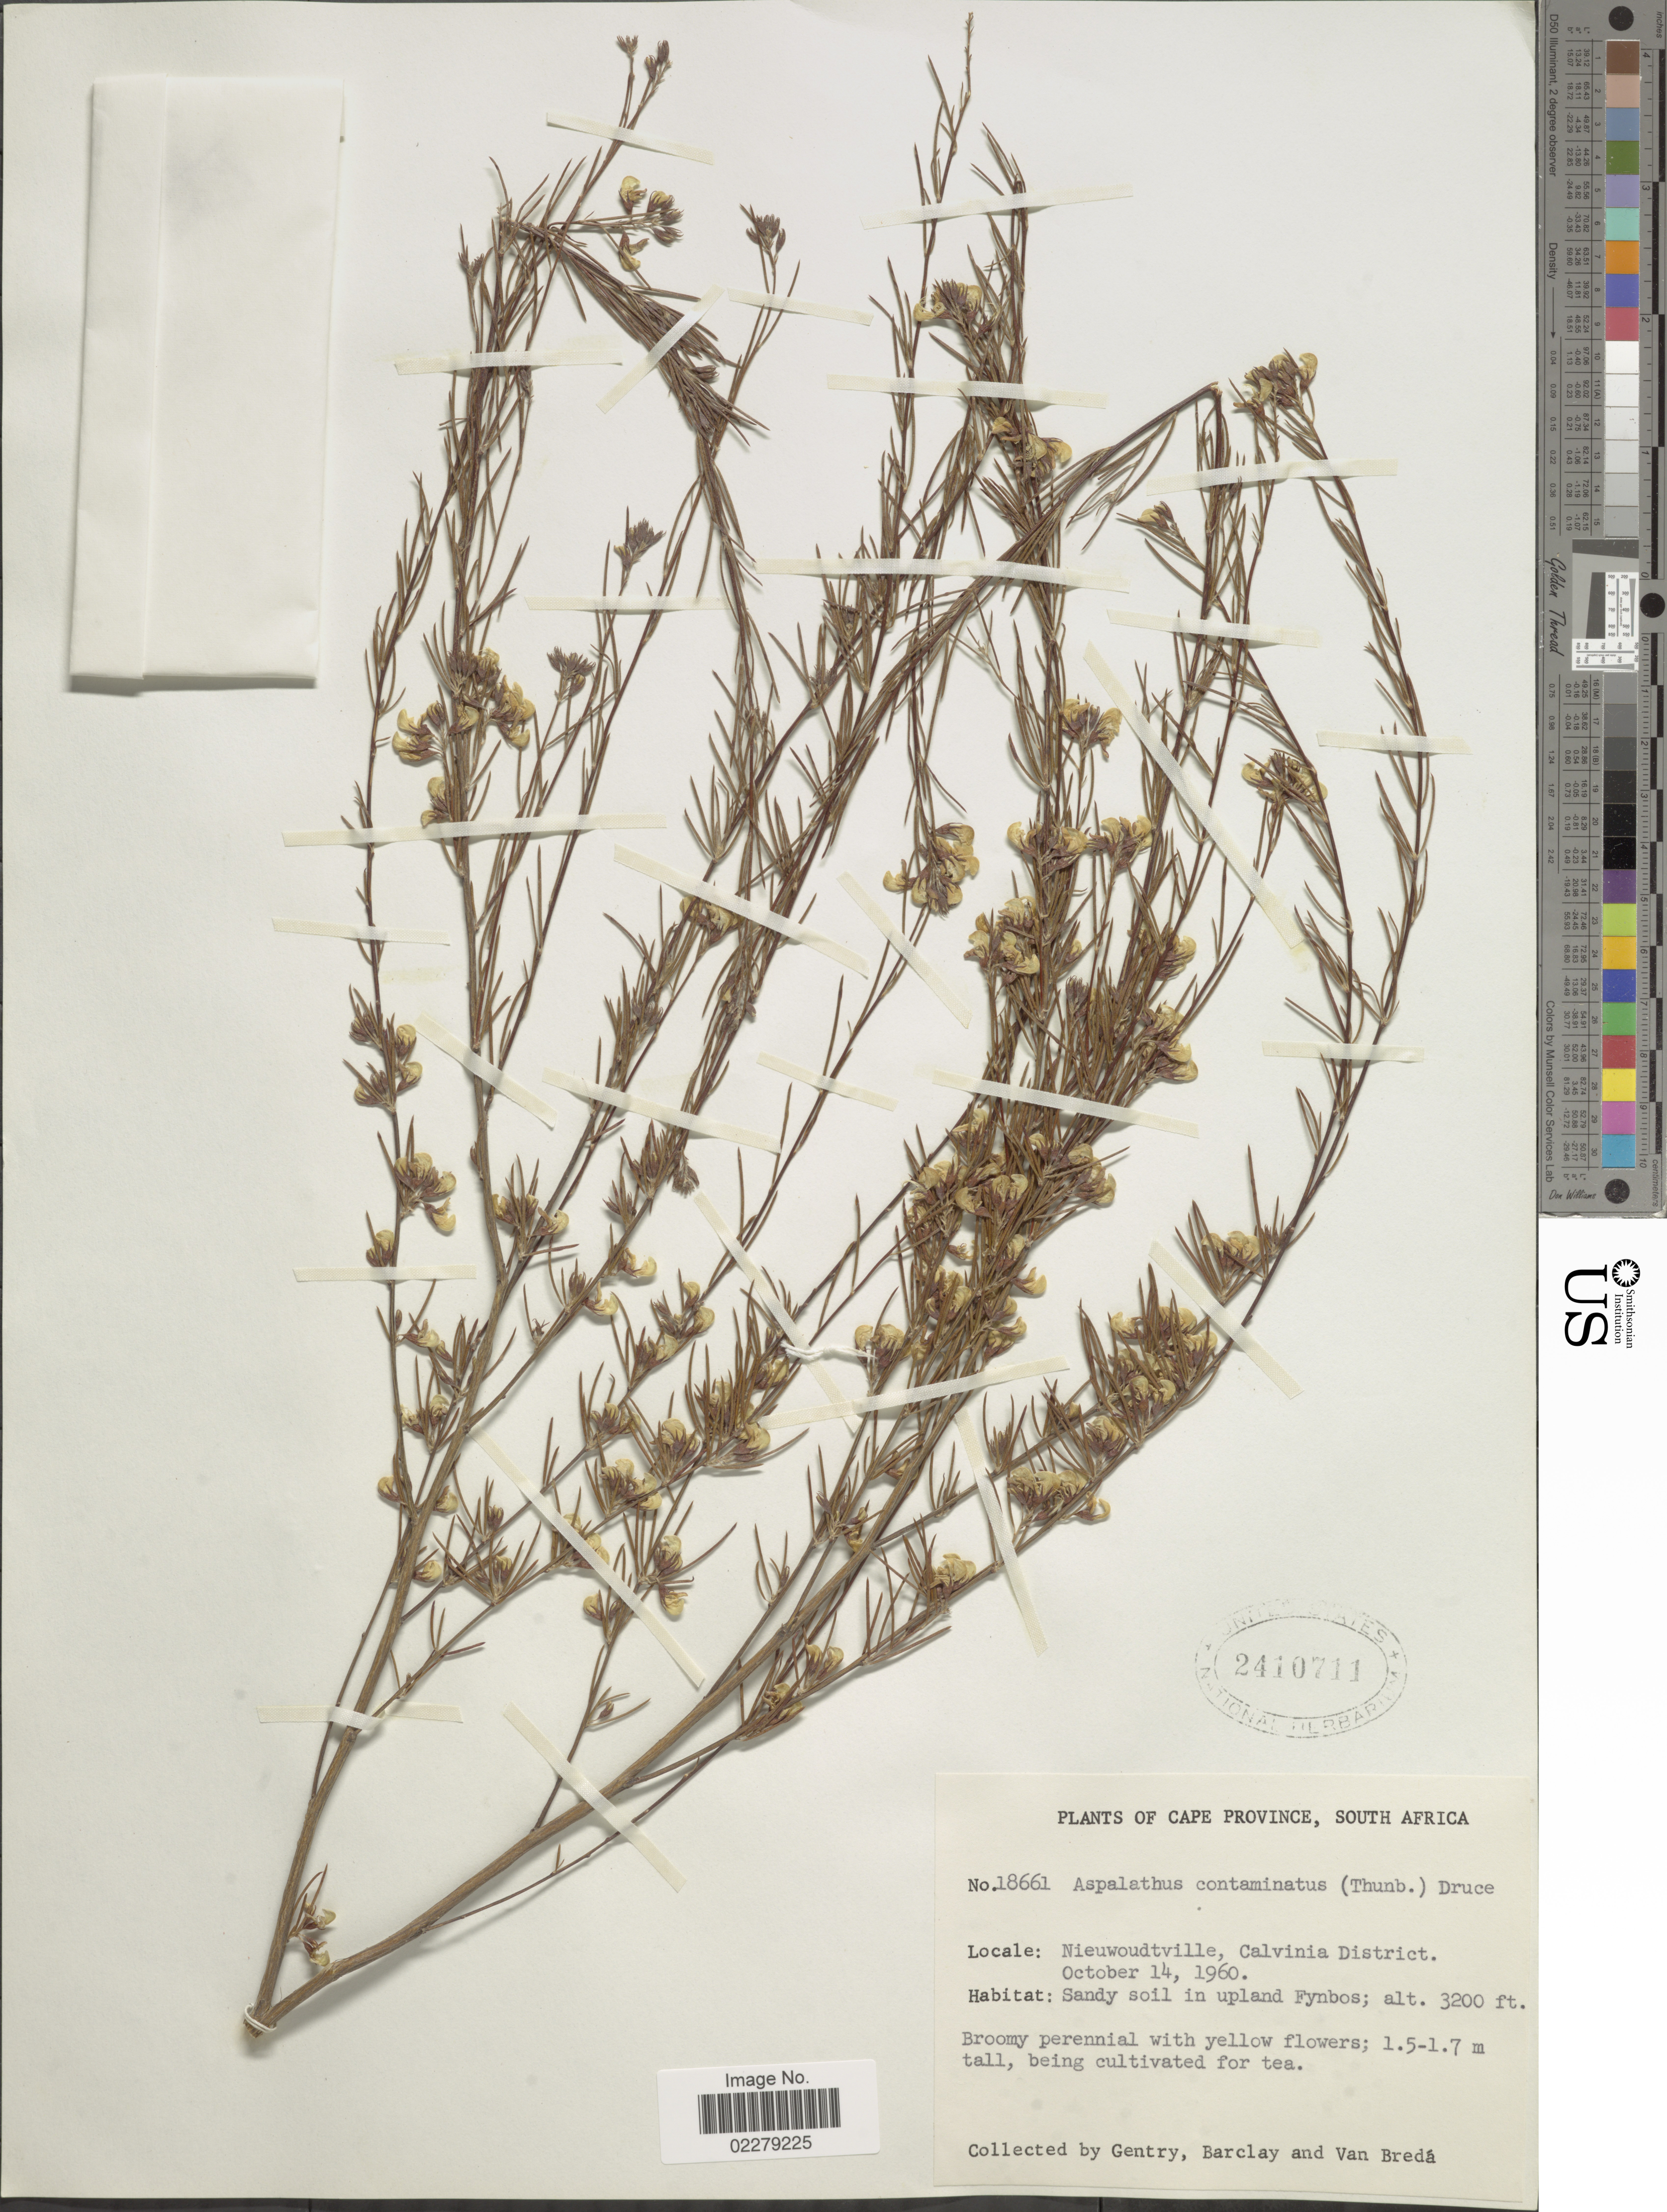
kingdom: Plantae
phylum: Tracheophyta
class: Magnoliopsida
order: Fabales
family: Fabaceae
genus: Aspalathus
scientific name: Aspalathus linearis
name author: (Burm. f.) R. Dahlgren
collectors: Gentry, --, -- Barclay & Van Bredá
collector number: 18661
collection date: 1960-10-14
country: South Africa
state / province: Northern Cape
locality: Nieuwoudtville, Calvinia District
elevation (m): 975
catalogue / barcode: US 2410711